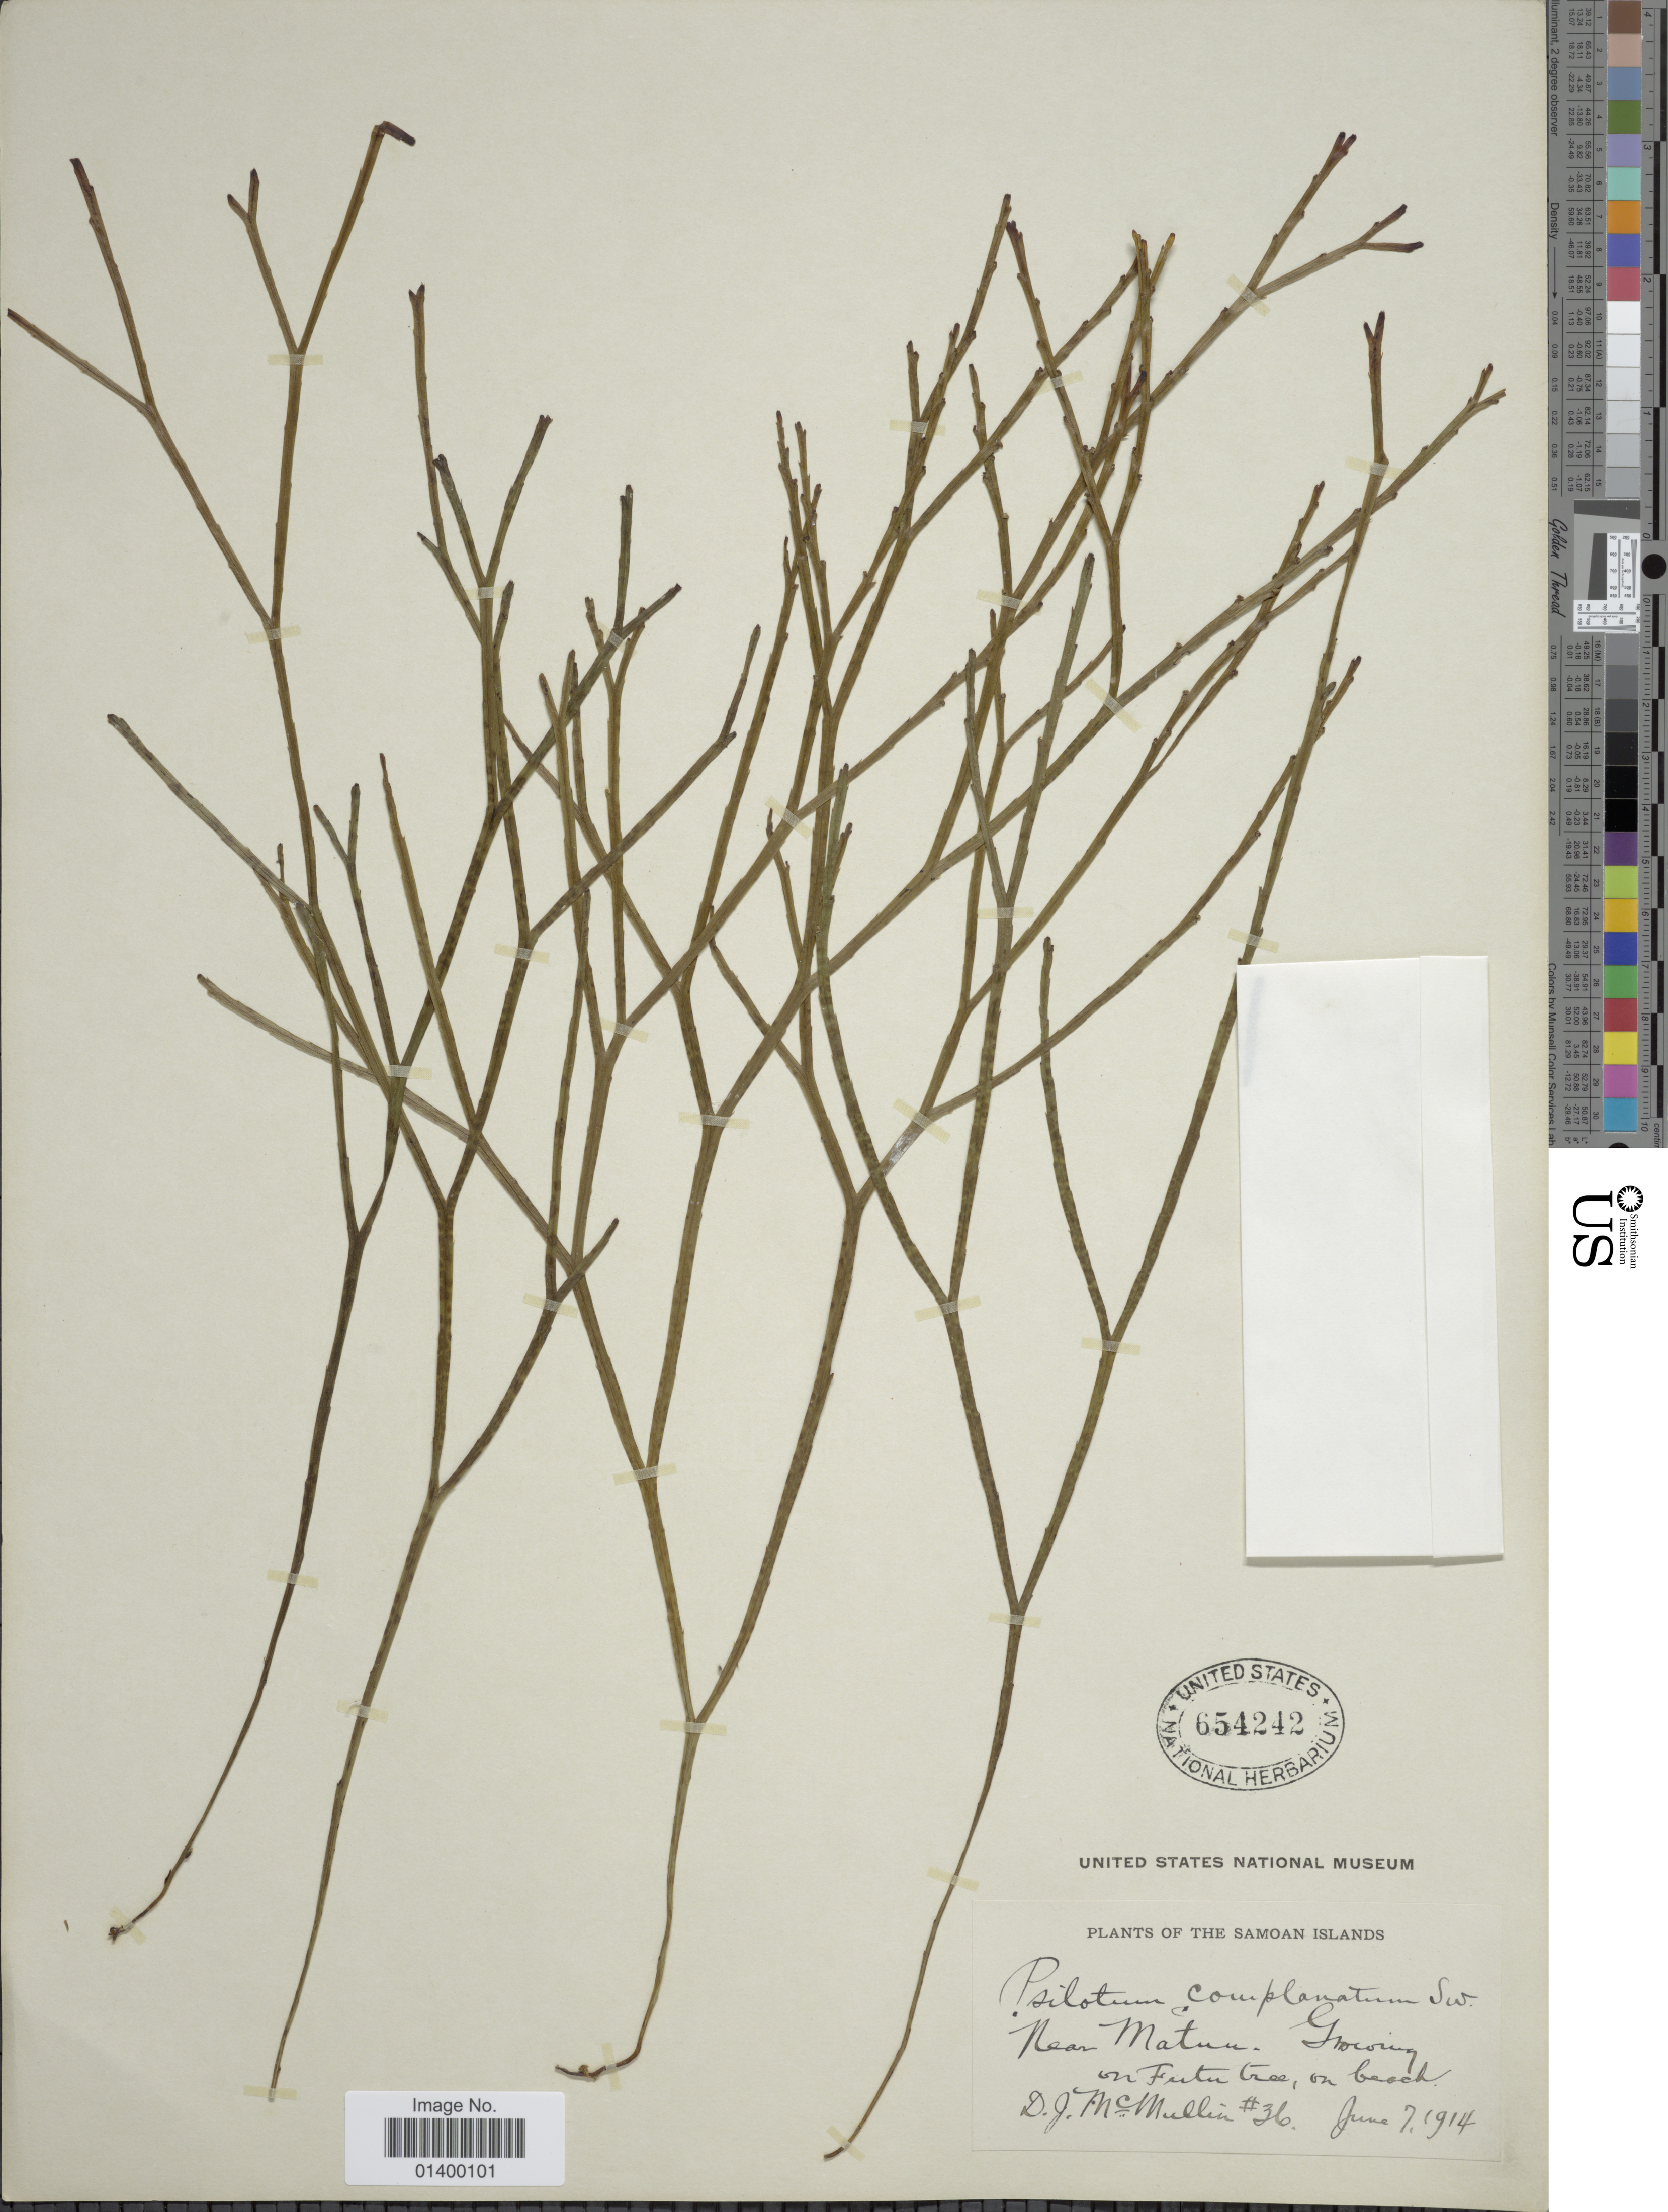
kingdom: Plantae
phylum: Tracheophyta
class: Polypodiopsida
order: Psilotales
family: Psilotaceae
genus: Psilotum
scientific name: Psilotum complanatum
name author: Sw.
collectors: D. McMullin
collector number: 36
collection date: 1914-06-07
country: American Samoa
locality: Samoan Islands, near Matuu, Futu tree, on beach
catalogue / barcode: US 654242